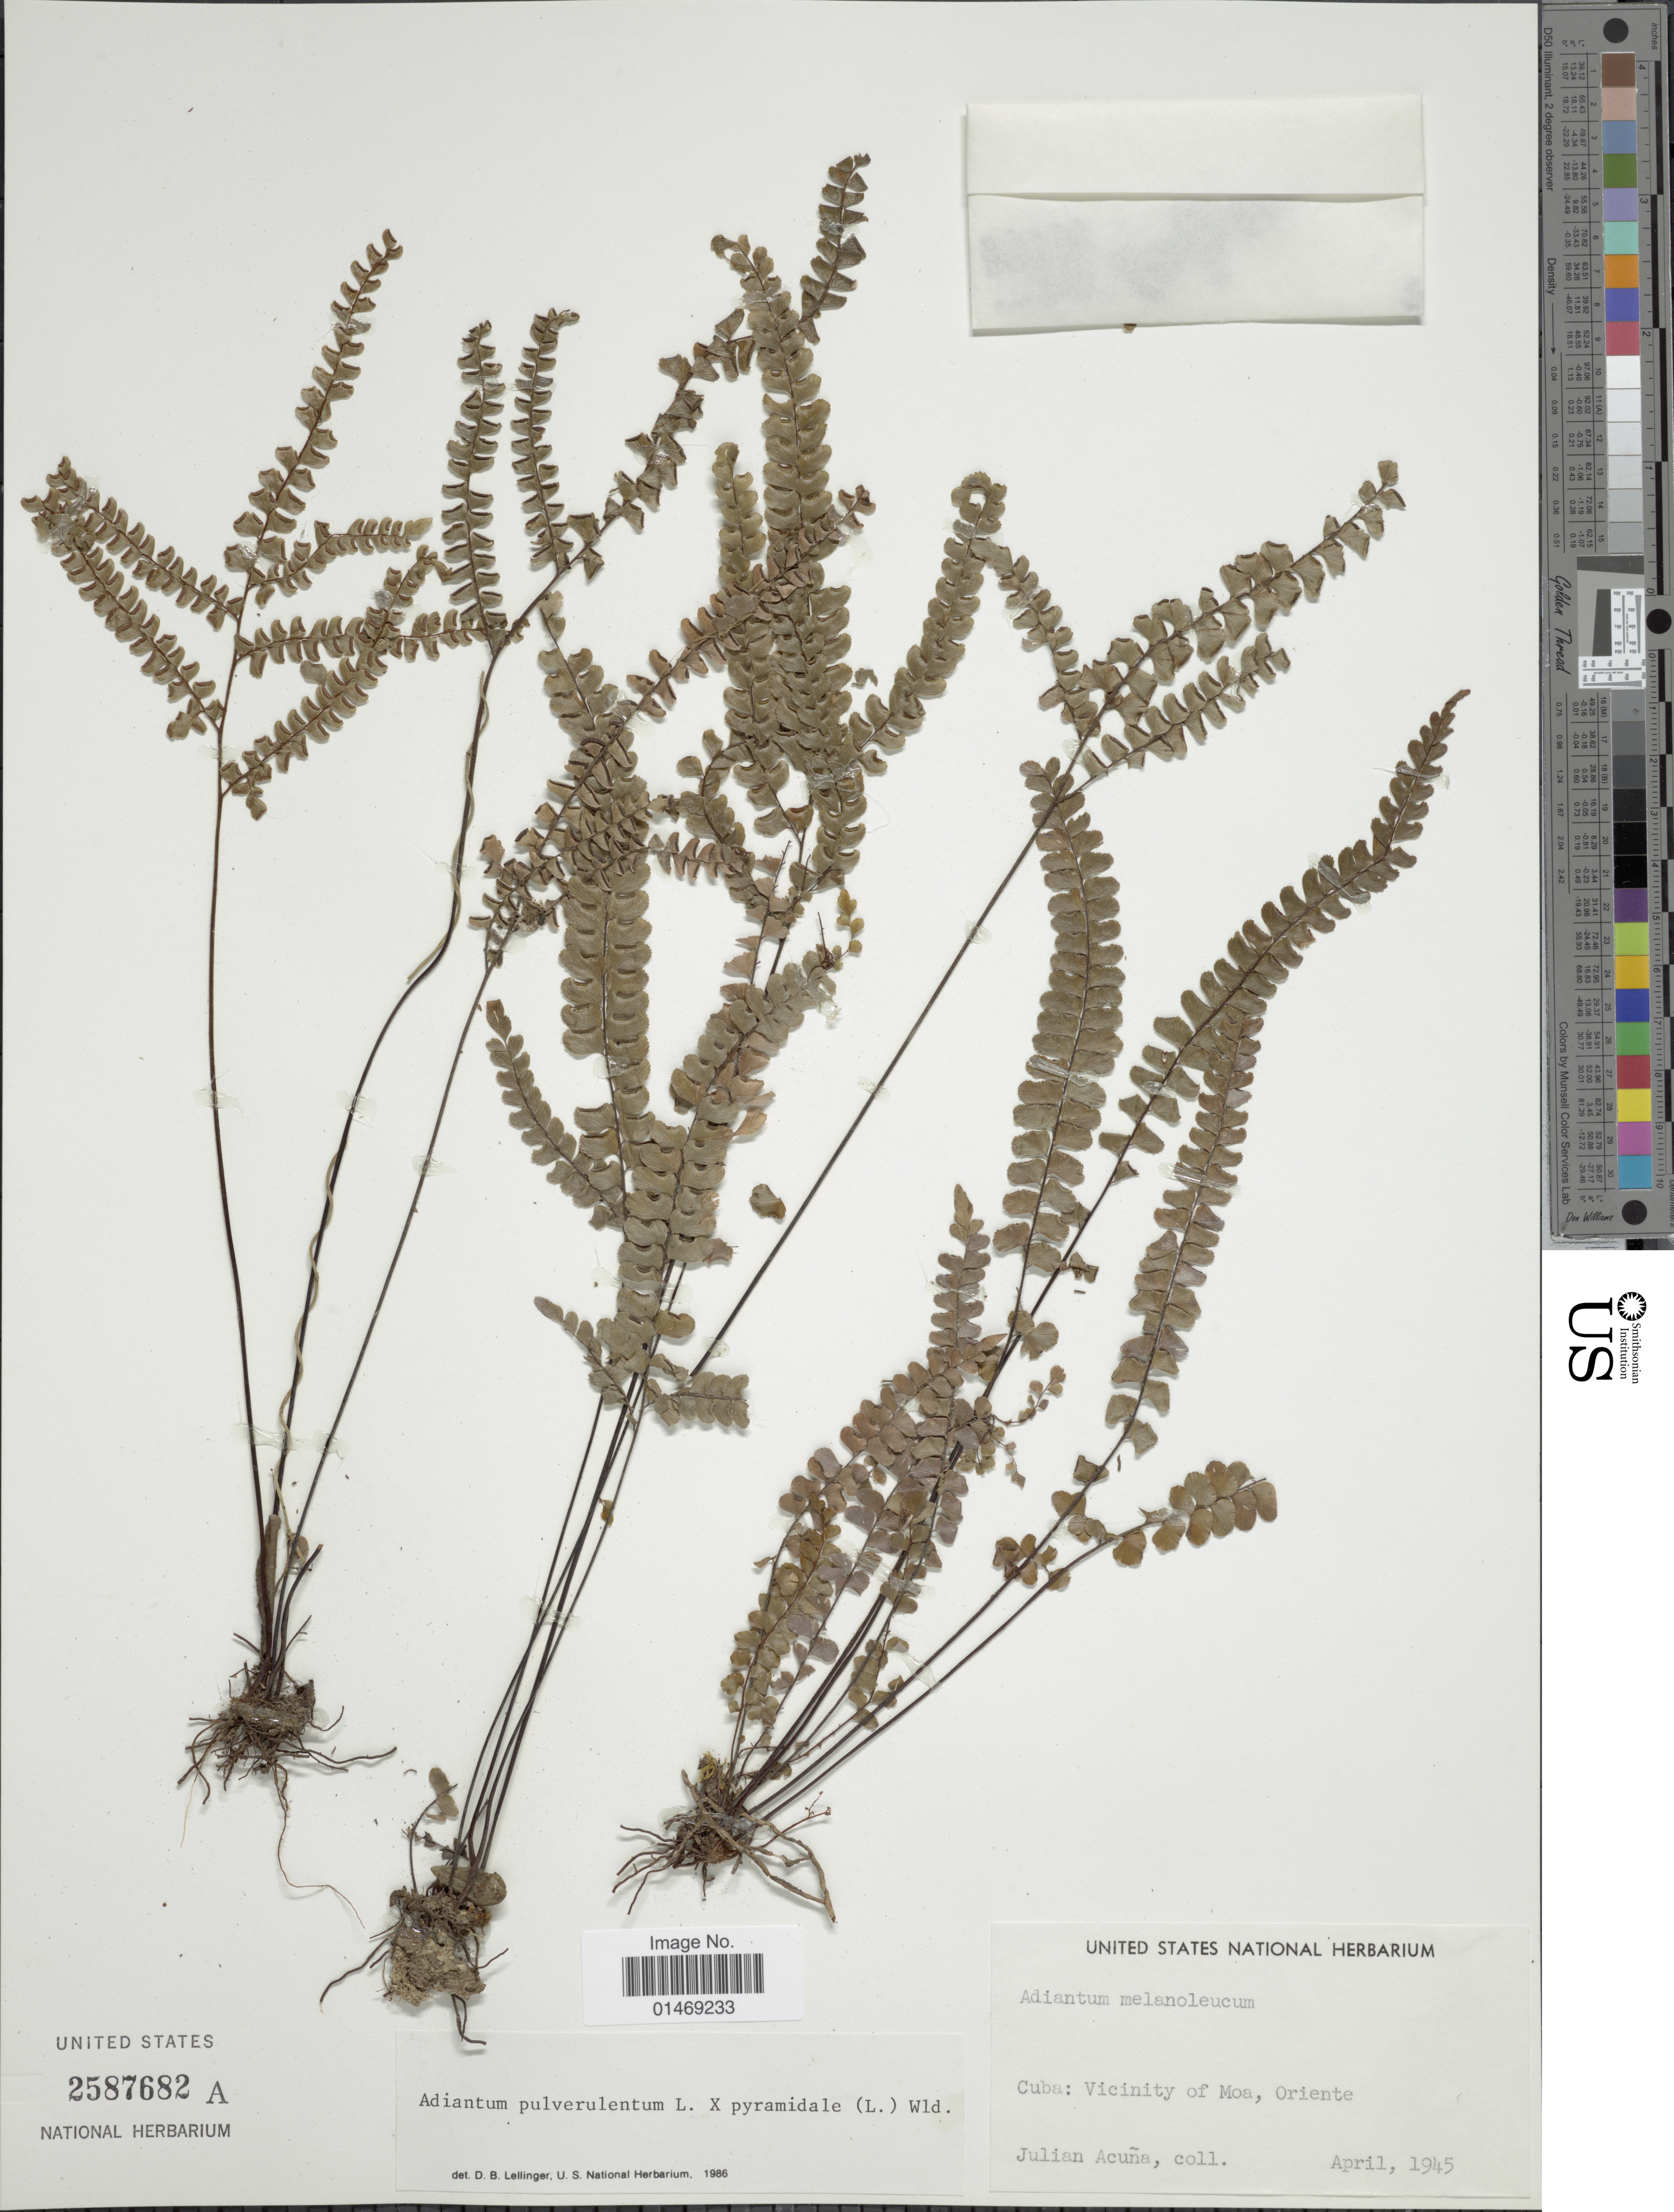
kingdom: Plantae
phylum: Tracheophyta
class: Polypodiopsida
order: Polypodiales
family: Pteridaceae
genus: Adiantum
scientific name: Adiantum pulverulentum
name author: L.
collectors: J. B. Acuña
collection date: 1945-04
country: Cuba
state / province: Oriente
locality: Vicinity of Moa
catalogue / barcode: US 2587682A